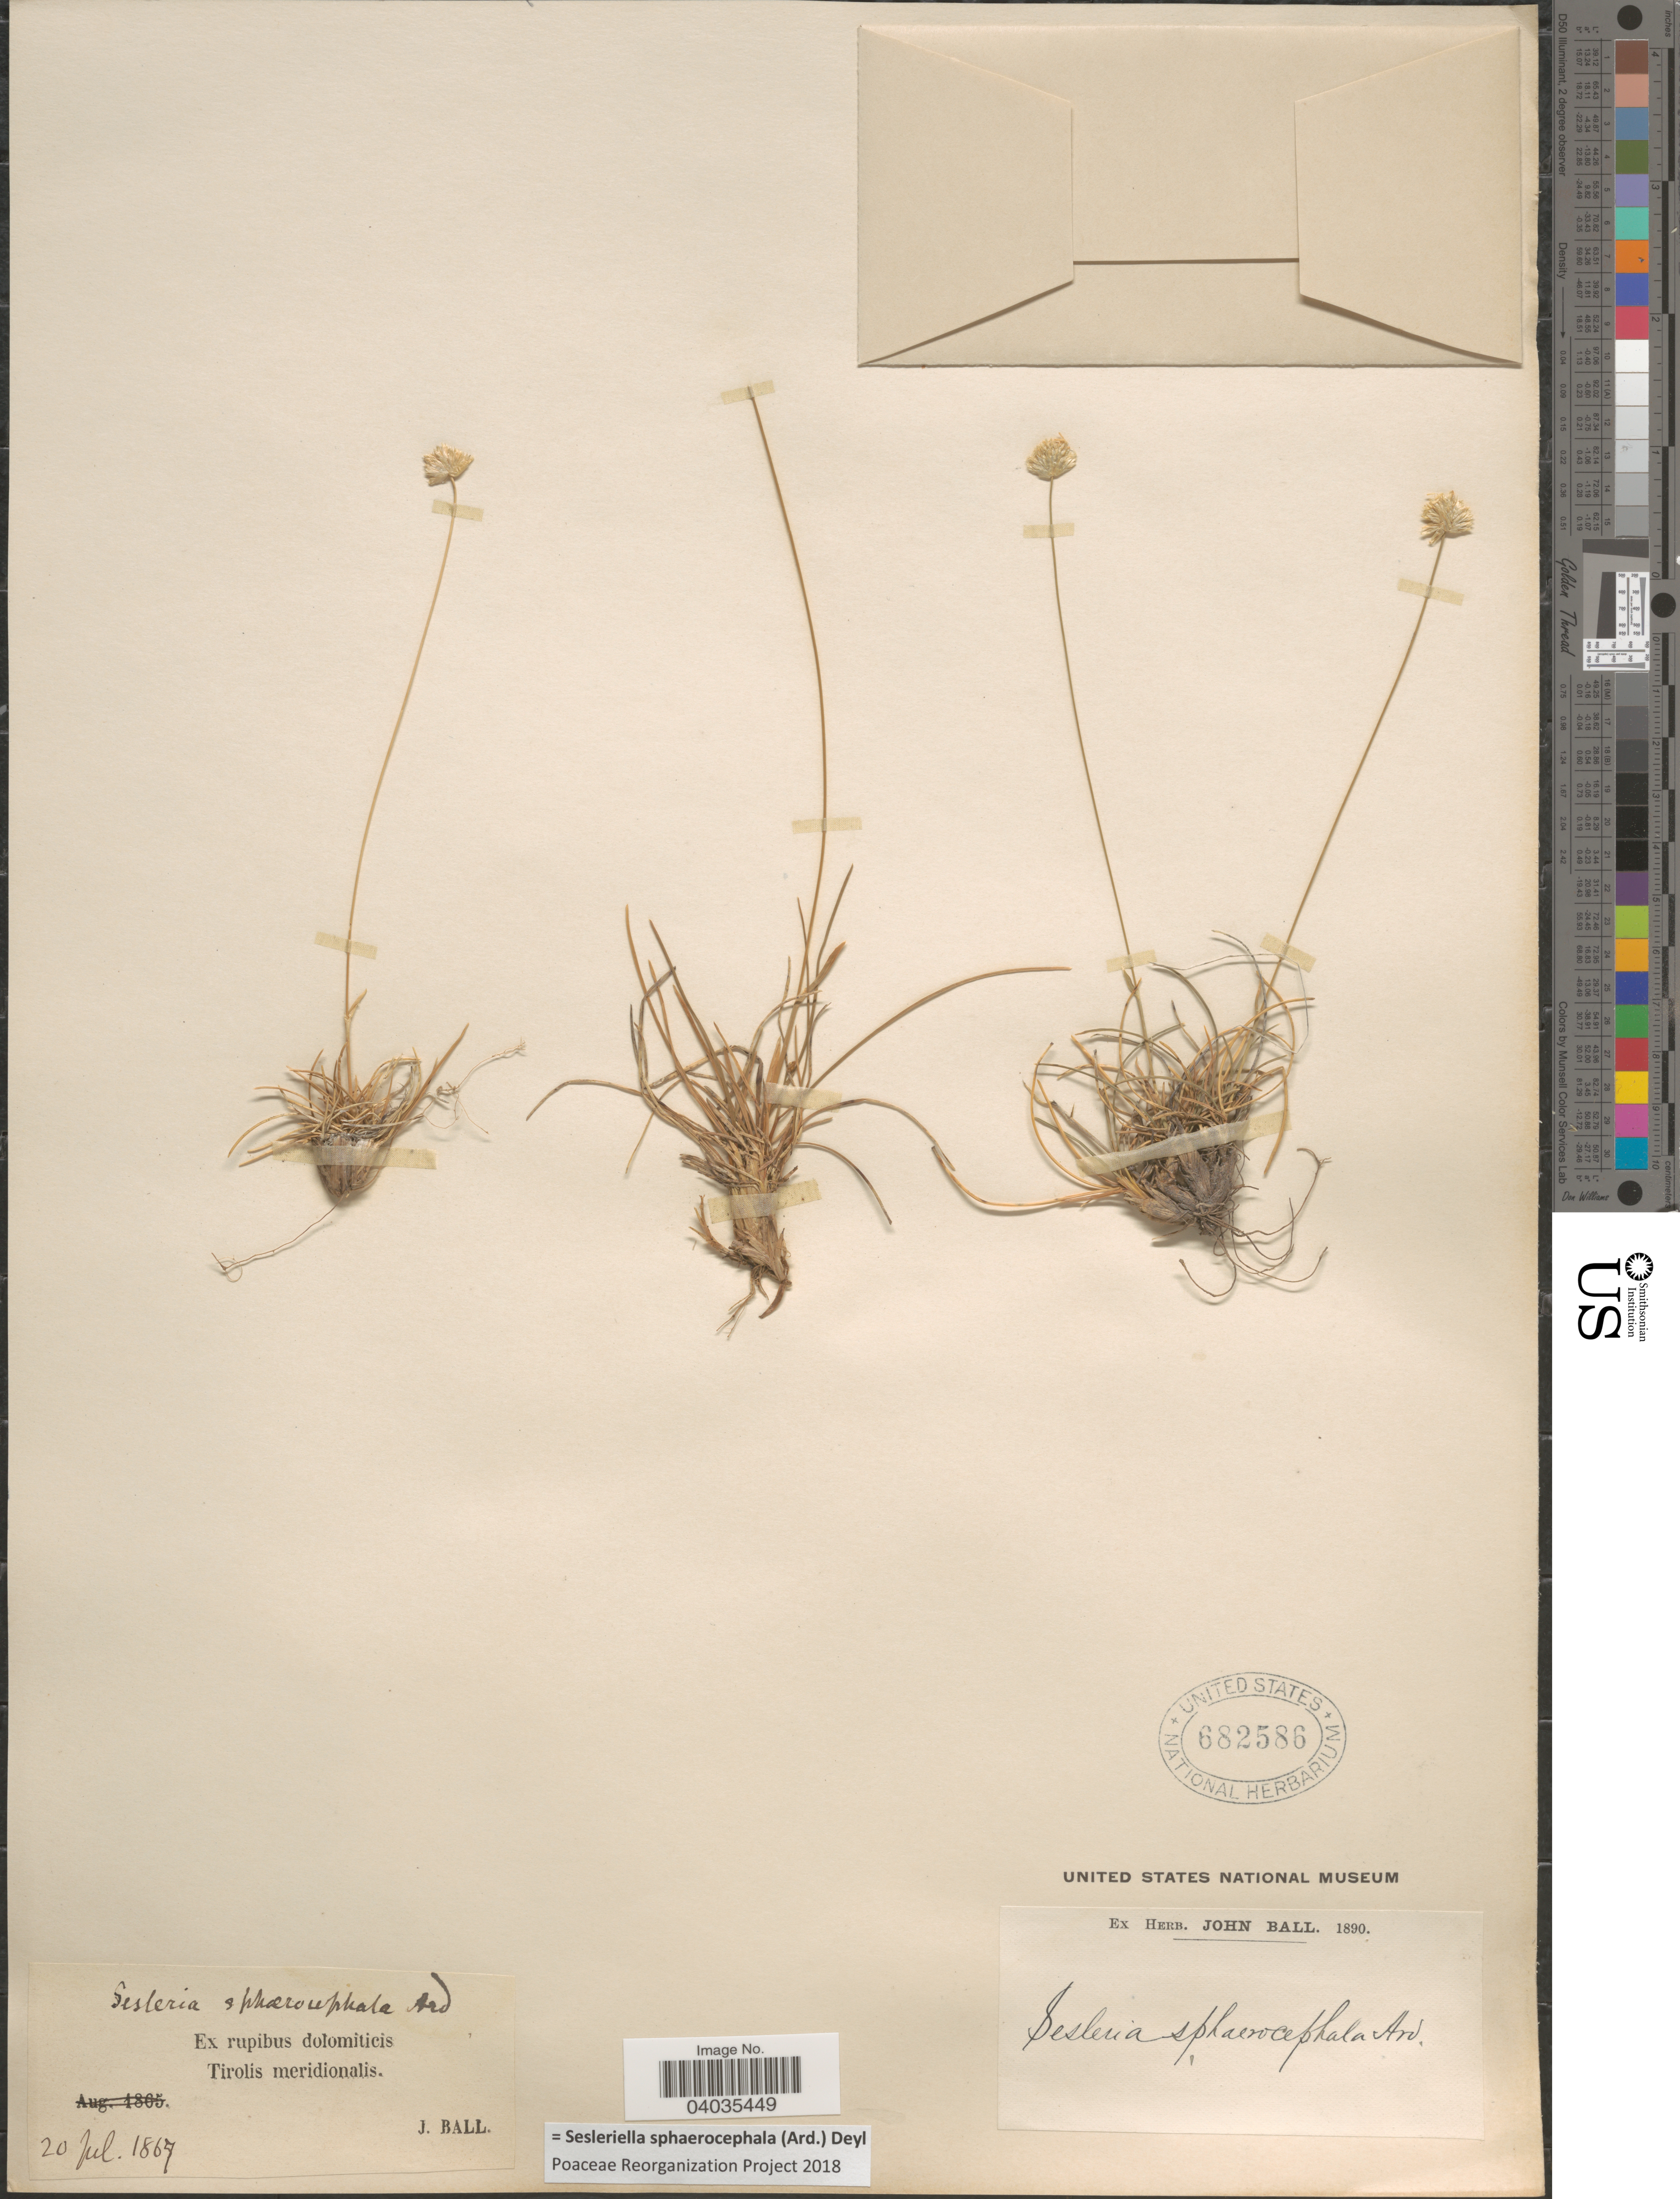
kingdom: Plantae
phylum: Tracheophyta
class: Liliopsida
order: Poales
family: Poaceae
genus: Sesleriella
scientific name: Sesleriella sphaerocephala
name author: (Ard.) Deyl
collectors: J. Ball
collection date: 1867-07-20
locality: Ex rupibus dolomiticis Tirolis meridionalis.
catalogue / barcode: US 682586